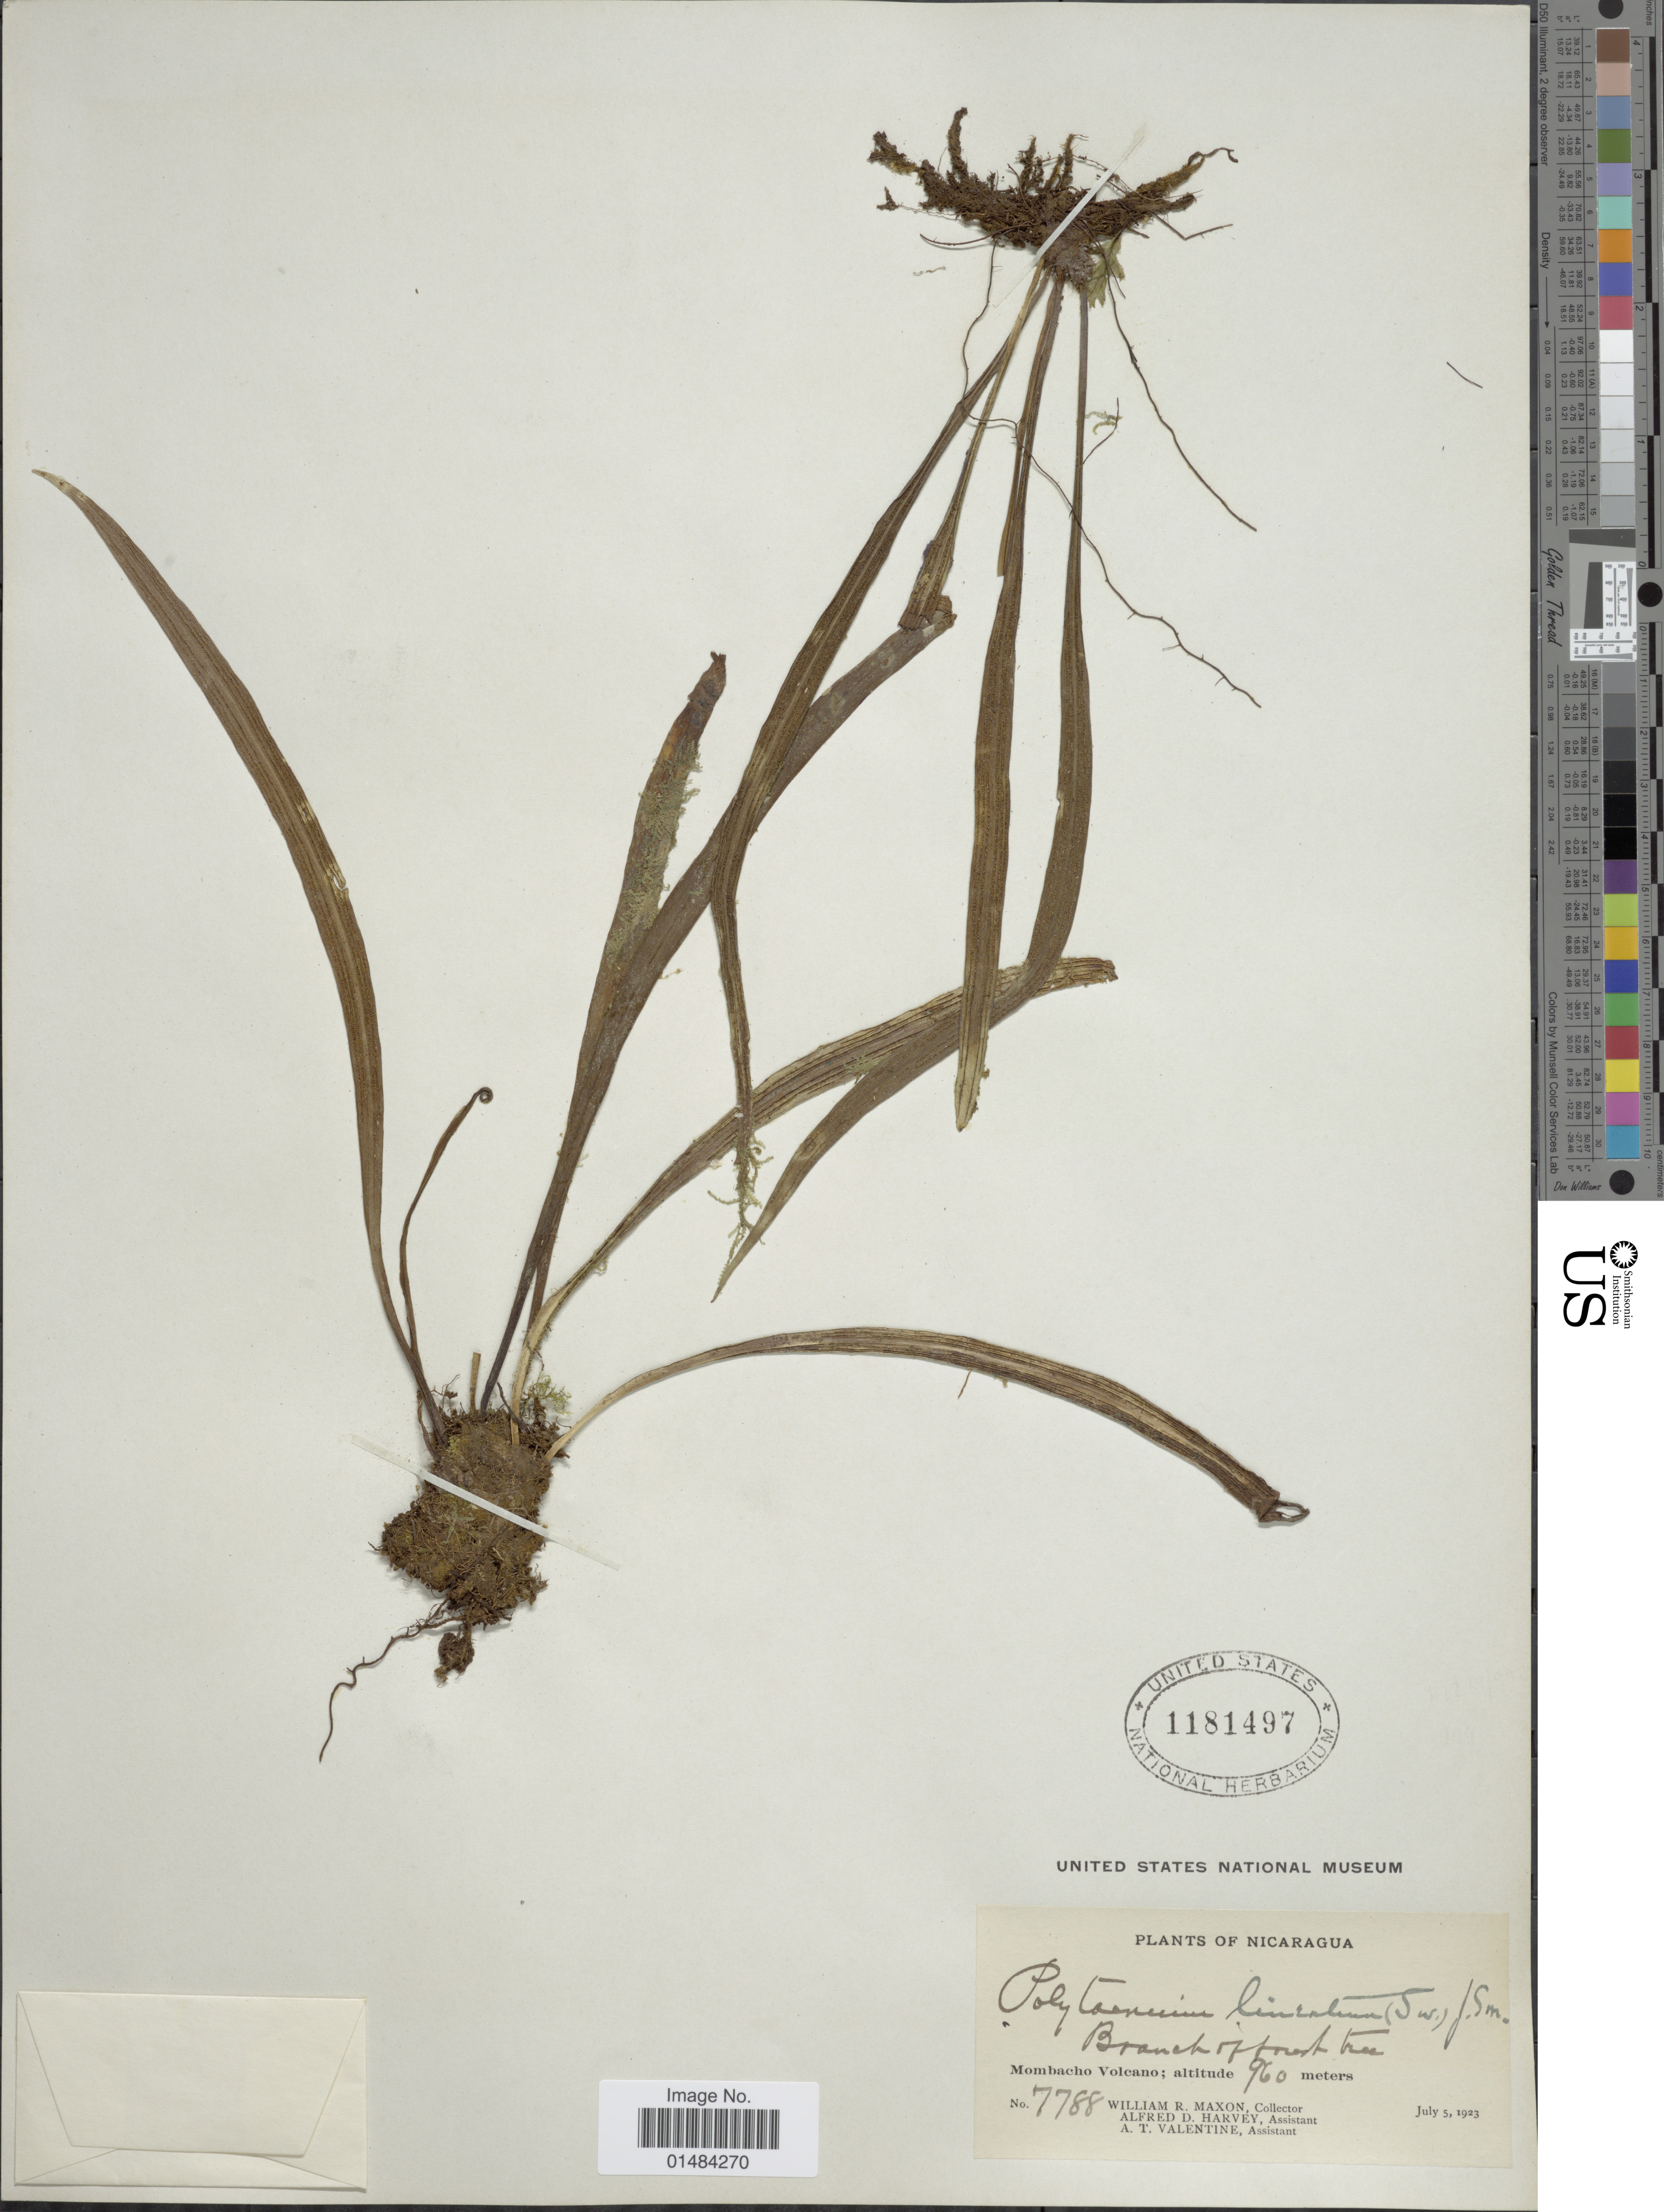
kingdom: Plantae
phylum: Tracheophyta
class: Polypodiopsida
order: Polypodiales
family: Pteridaceae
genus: Polytaenium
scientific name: Polytaenium lineatum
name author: (Sw.) J. Sm.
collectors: W. R. Maxon, A. D. Harvey & A. Valentine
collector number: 7788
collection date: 1923-07-05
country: Nicaragua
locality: Nicaragua, Mombacho Volcano.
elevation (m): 960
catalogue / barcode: US 1181497